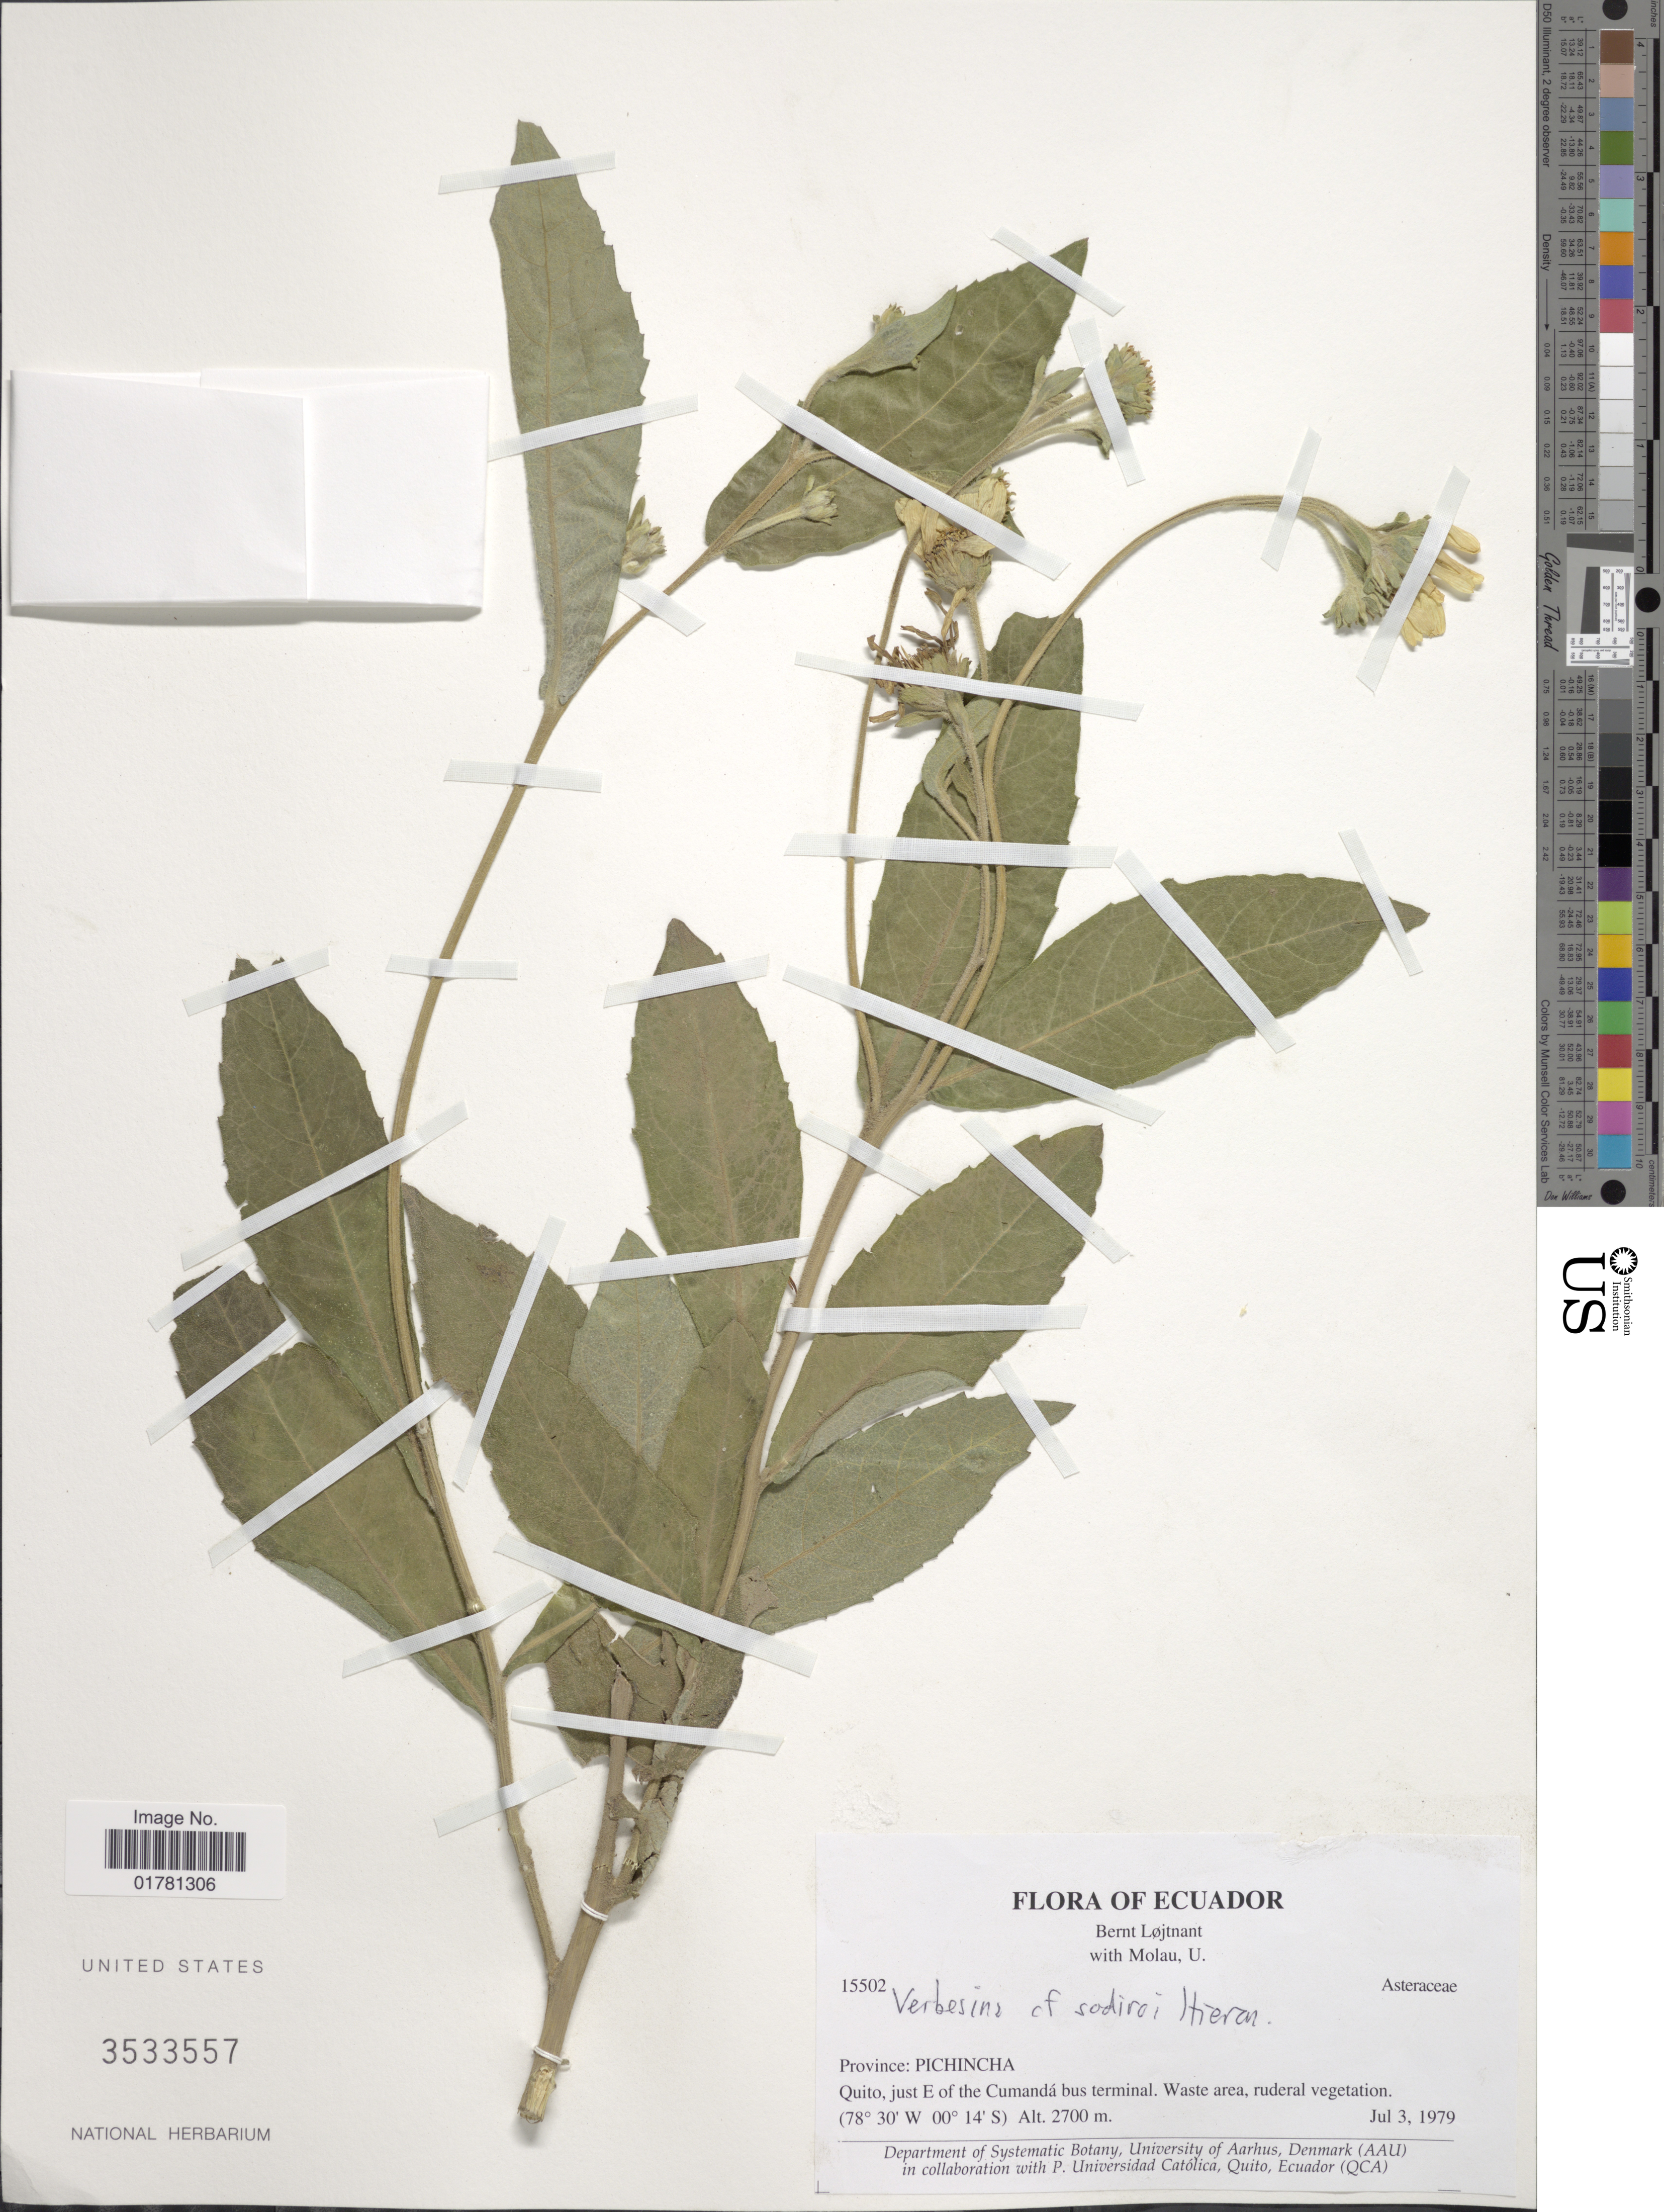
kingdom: Plantae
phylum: Tracheophyta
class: Magnoliopsida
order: Asterales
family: Asteraceae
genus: Verbesina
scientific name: Verbesina sodiroi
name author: Hieron.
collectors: B. Löjtnant & U. Molau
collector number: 15502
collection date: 1979-07-03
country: Ecuador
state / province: Pichincha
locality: Quito, just E of the Cumandá bus terminal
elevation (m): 2700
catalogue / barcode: US 3533557